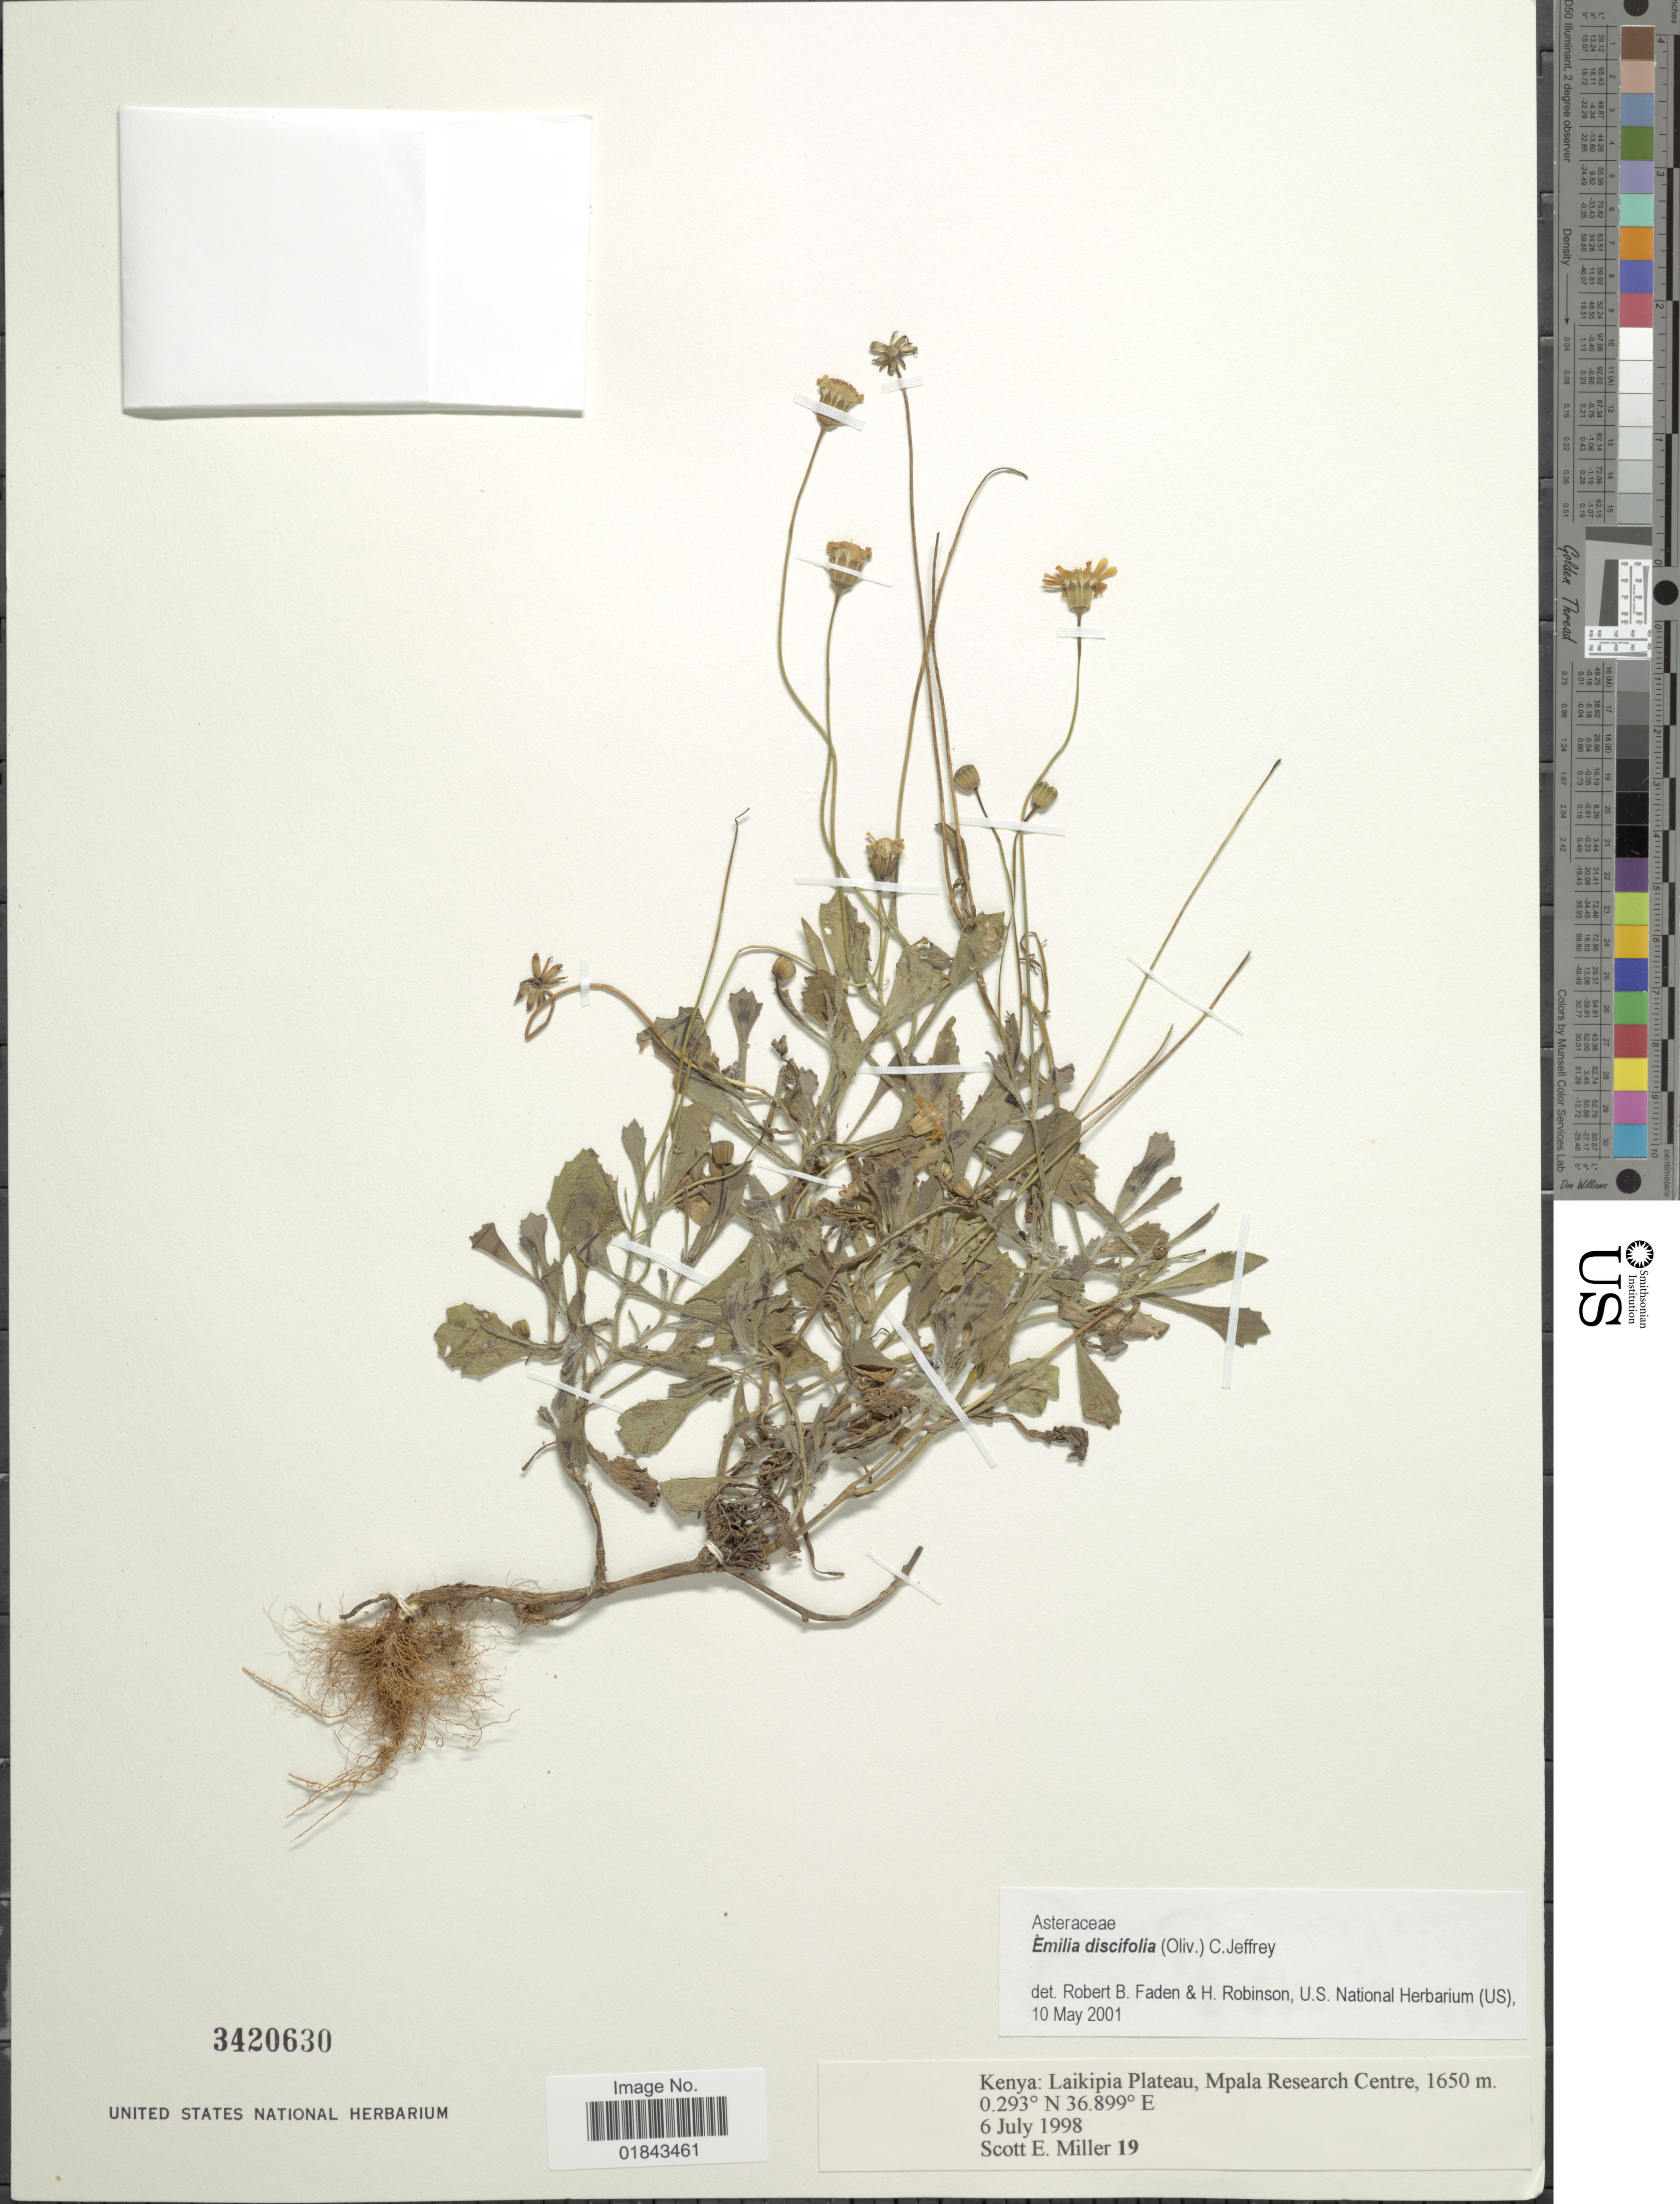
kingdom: Plantae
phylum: Tracheophyta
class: Magnoliopsida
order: Asterales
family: Asteraceae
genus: Emilia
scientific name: Emilia discifolia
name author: (Oliv.) C. Jeffrey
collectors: S. E. Miller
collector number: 19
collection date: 1998-07-06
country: Kenya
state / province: Laikipia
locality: Laikipia Plateau, Mpala Research Centre.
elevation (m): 1650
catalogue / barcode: US 3420630